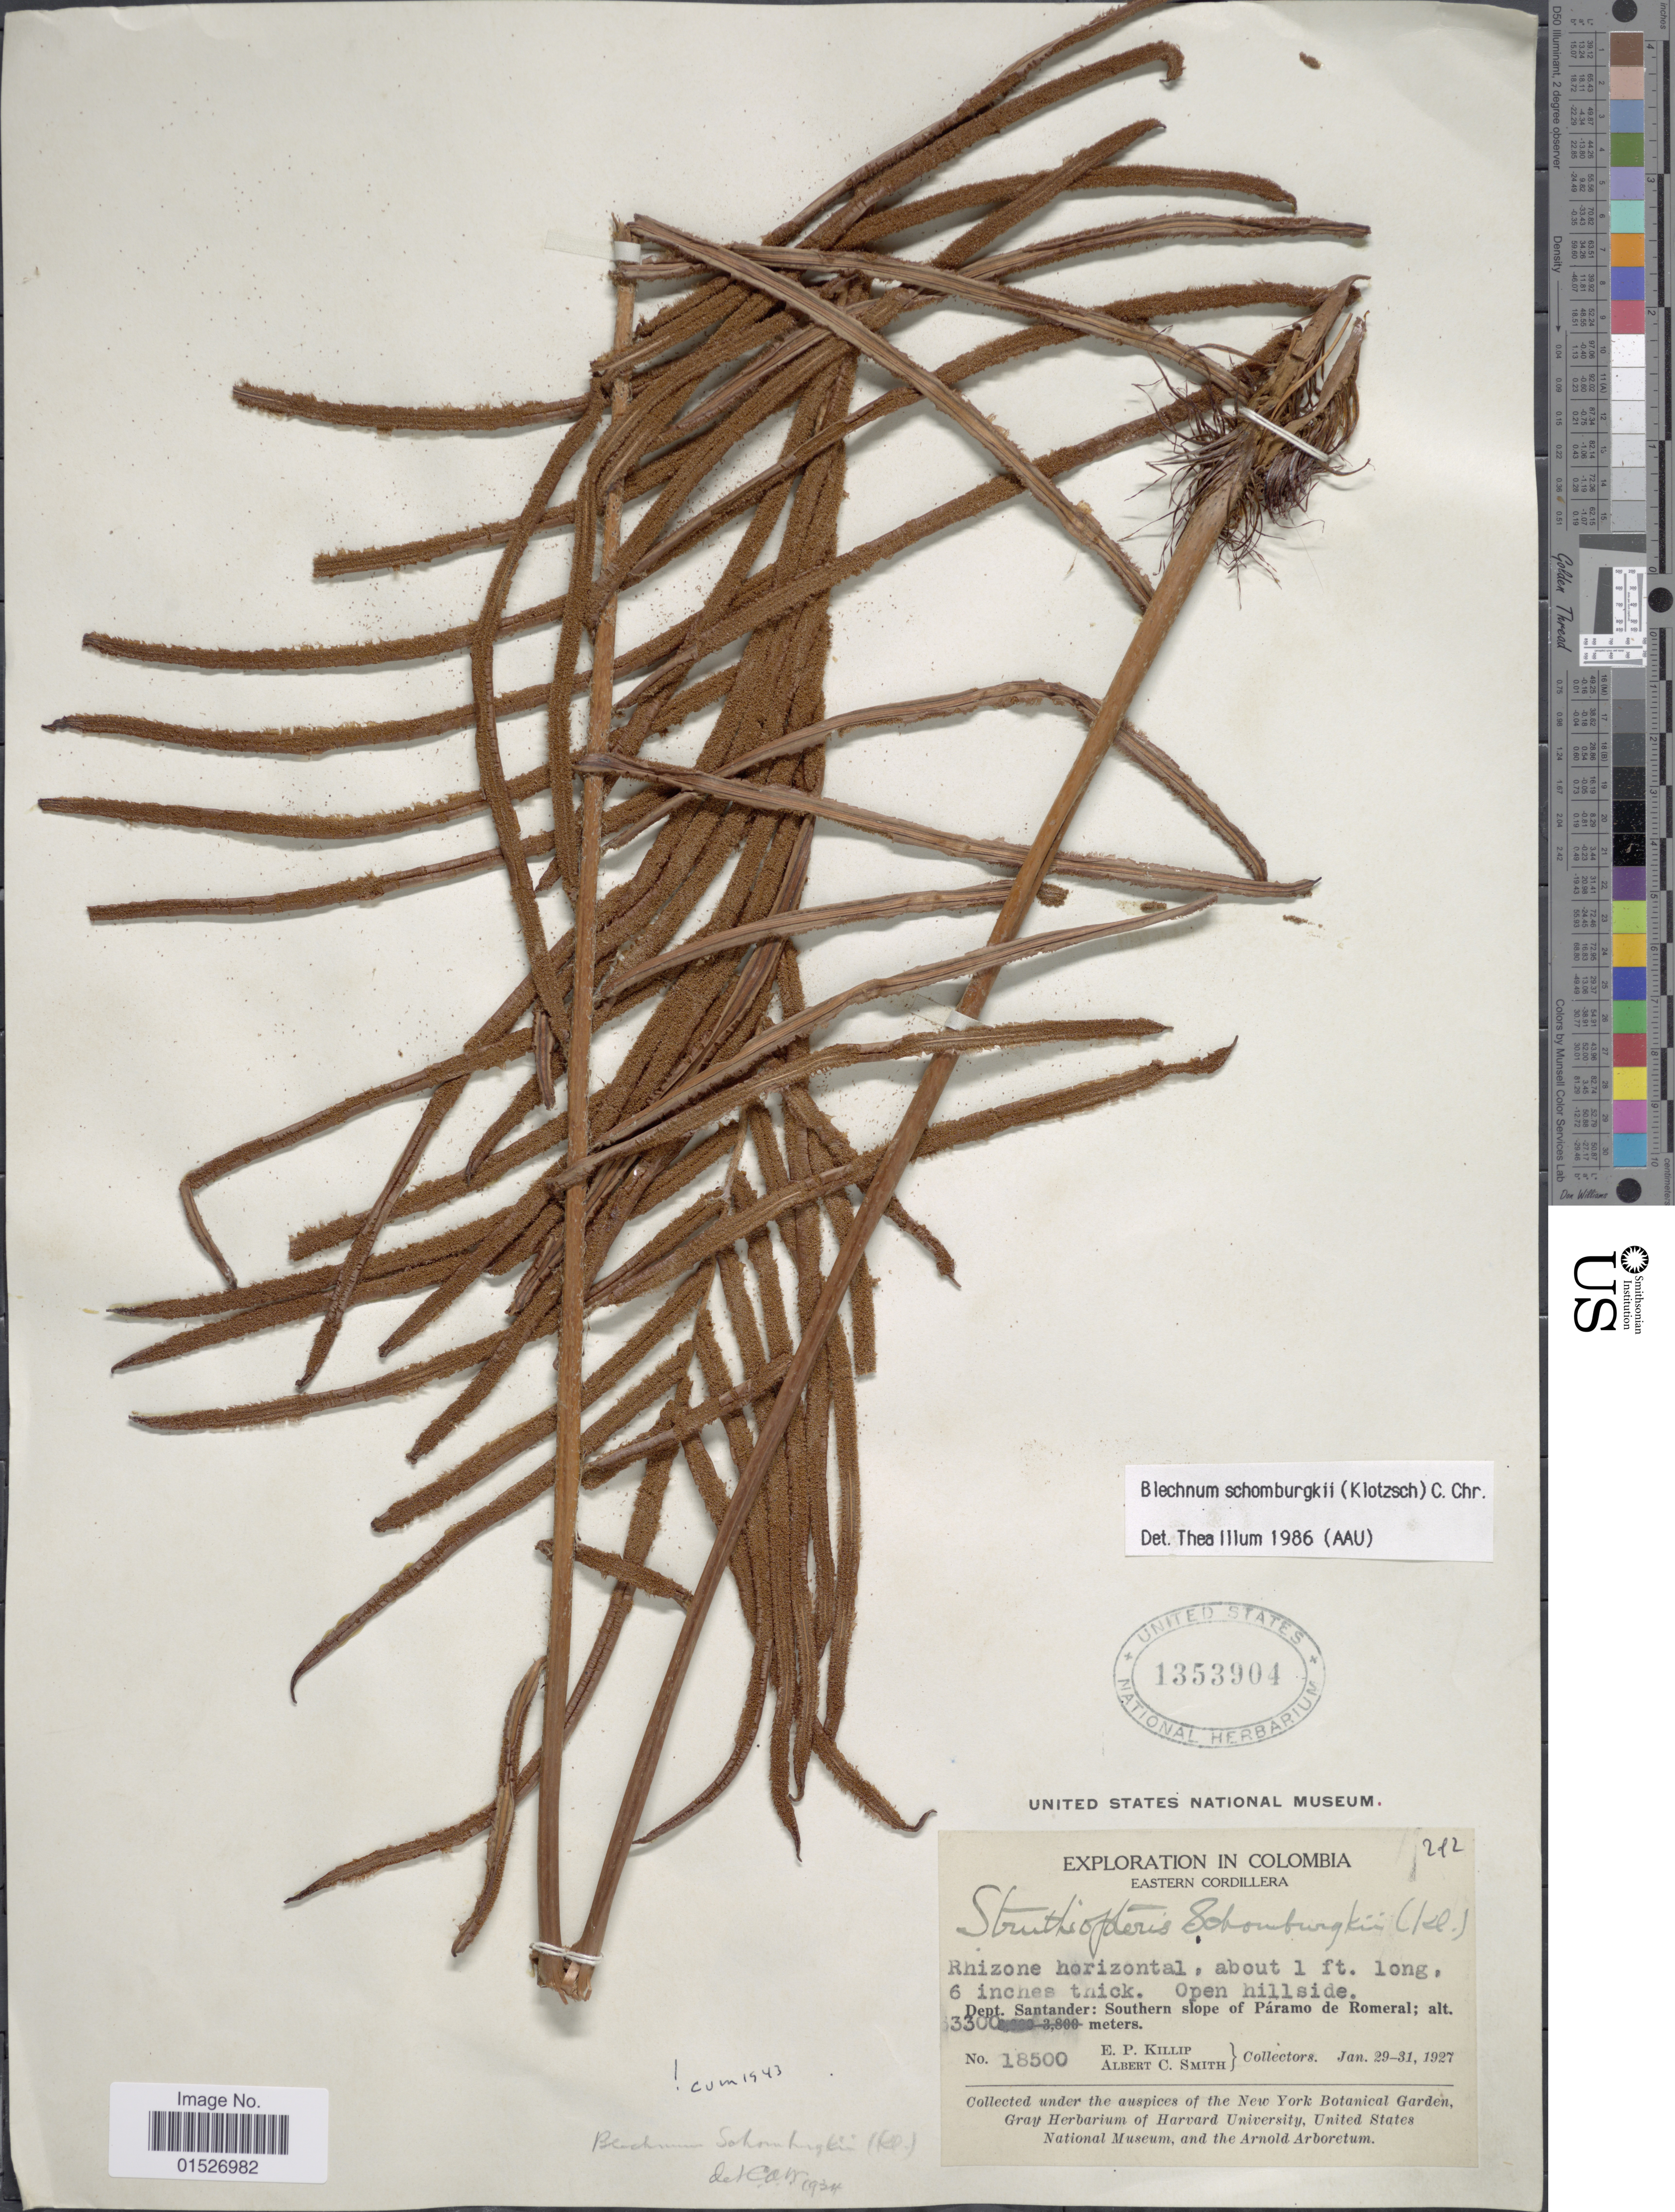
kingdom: Plantae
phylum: Tracheophyta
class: Polypodiopsida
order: Polypodiales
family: Blechnaceae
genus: Blechnum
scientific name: Blechnum schomburgkii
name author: (Klotzsch) C. Chr.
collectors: E. P. Killip & A. C. Smith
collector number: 18500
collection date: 1927-01-29/1927-01-31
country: Colombia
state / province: Santander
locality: Eastern Cordillera, Dept. Santander: Southern slope of Paramo de Romeral.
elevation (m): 3300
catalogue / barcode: US 1353904